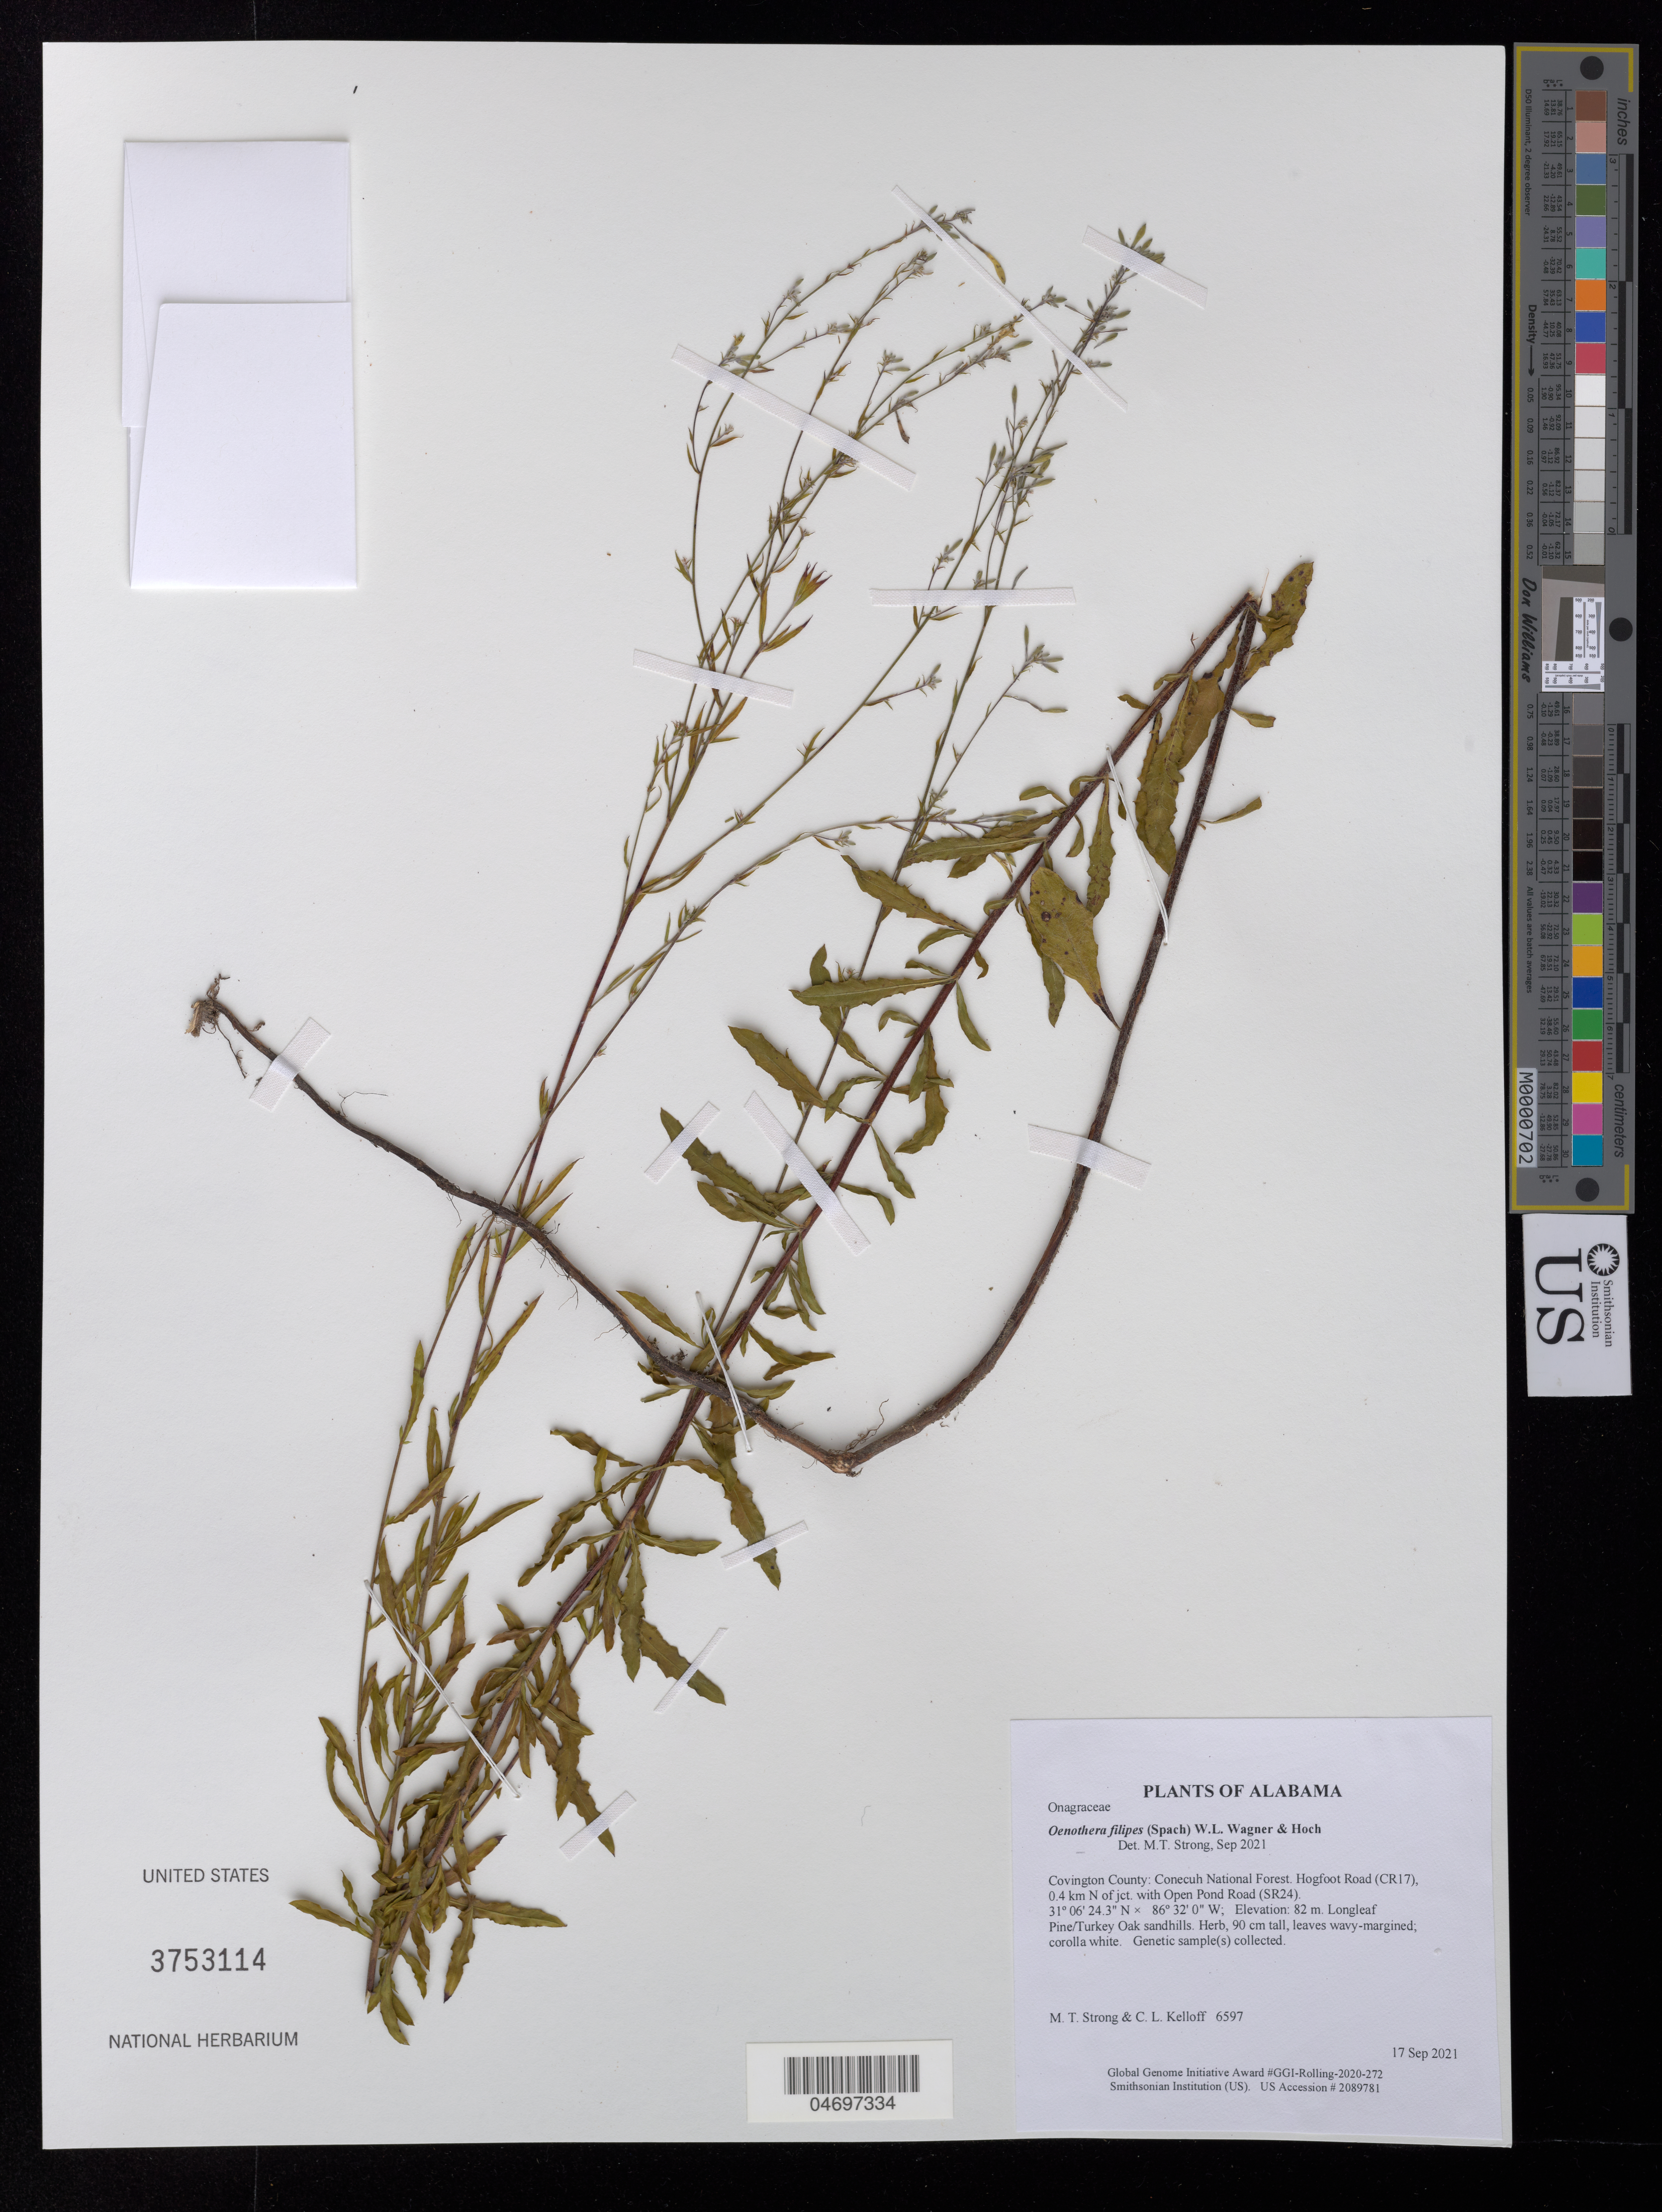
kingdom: Plantae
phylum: Tracheophyta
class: Magnoliopsida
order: Myrtales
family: Onagraceae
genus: Oenothera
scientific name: Oenothera filipes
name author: (Spach) W.L. Wagner & Hoch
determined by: Strong, Mark T.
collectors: M. T. Strong & C. L. Kelloff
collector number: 6597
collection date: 2021-09-17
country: United States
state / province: Alabama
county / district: Covington County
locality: Conecuh National Forest. Hogfoot Road (CR17), 0.4 km N of jct. with Open Pond Road (SR24)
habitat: Longleaf Pine/Turkey Oak sandhills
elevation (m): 82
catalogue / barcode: US 3753114